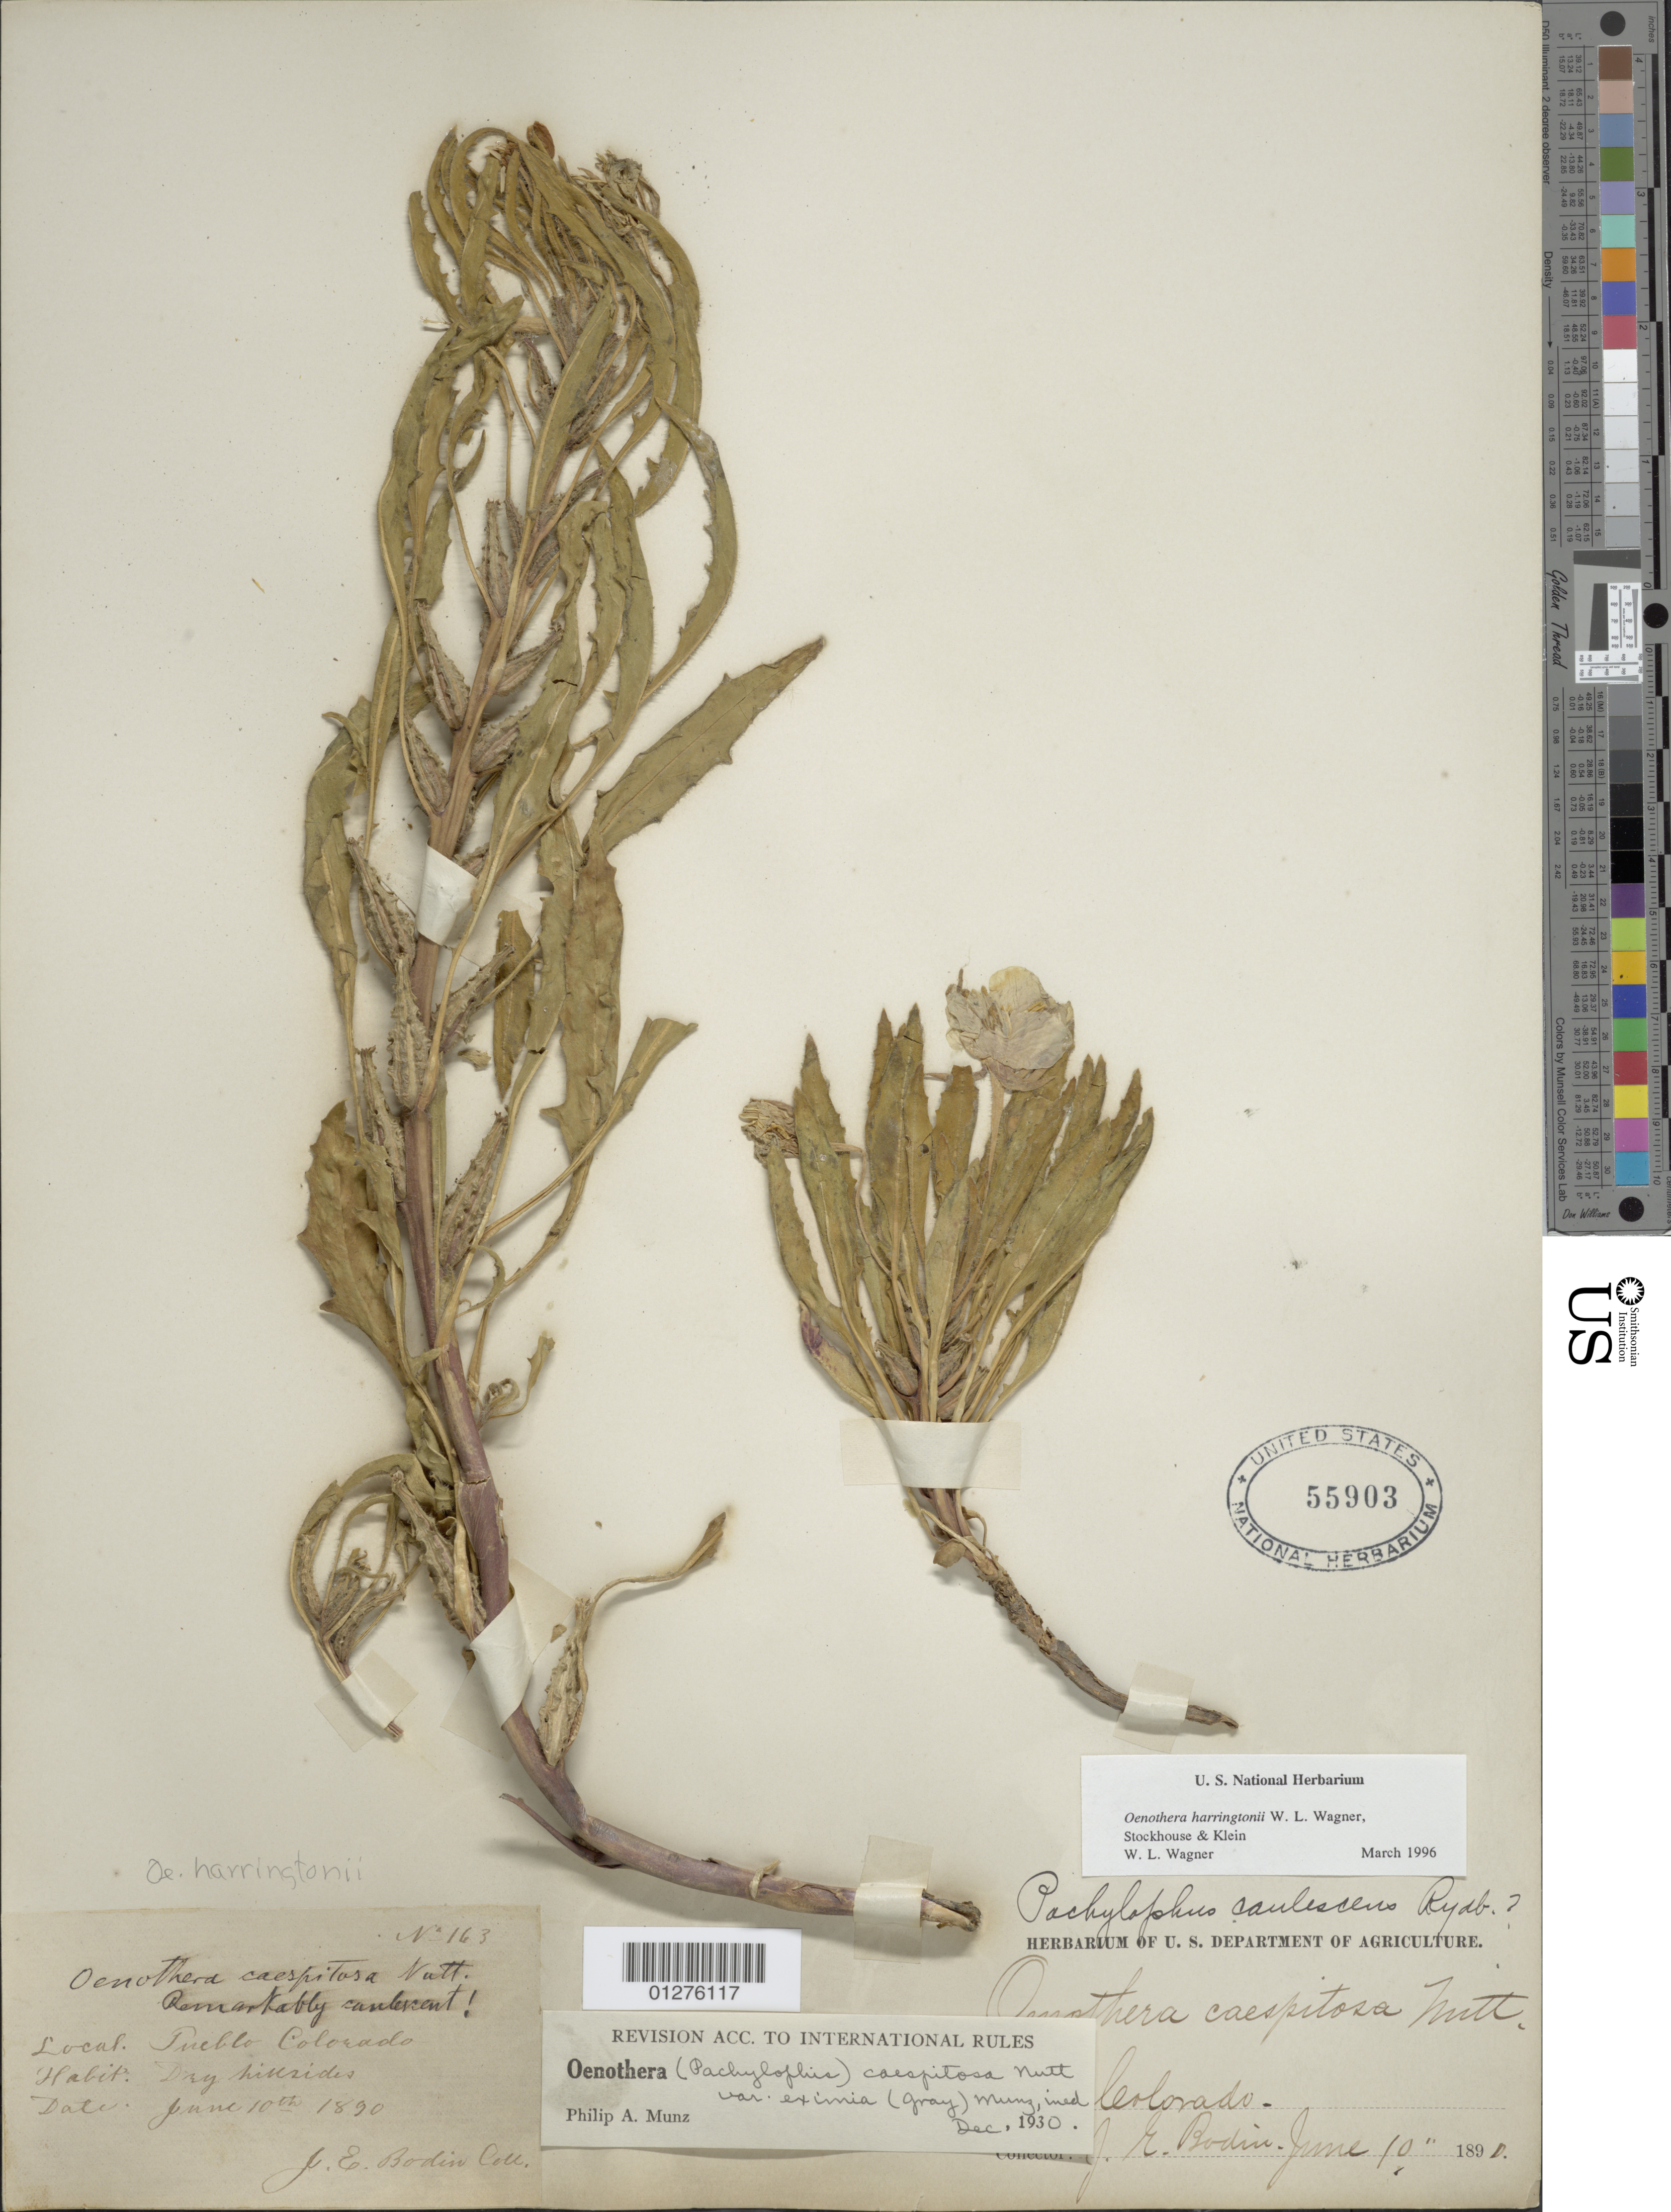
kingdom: Plantae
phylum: Tracheophyta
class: Magnoliopsida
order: Myrtales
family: Onagraceae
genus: Oenothera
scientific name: Oenothera harringtonii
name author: W.L. Wagner et al.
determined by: Wagner, W. L., (BOT), Smithsonian Institution - National Museum of Natural History (UNITED STATES)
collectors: J. E. Bodin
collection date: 1890-06-10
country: United States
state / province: Colorado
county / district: Pueblo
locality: Pueblo.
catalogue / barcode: US 55903